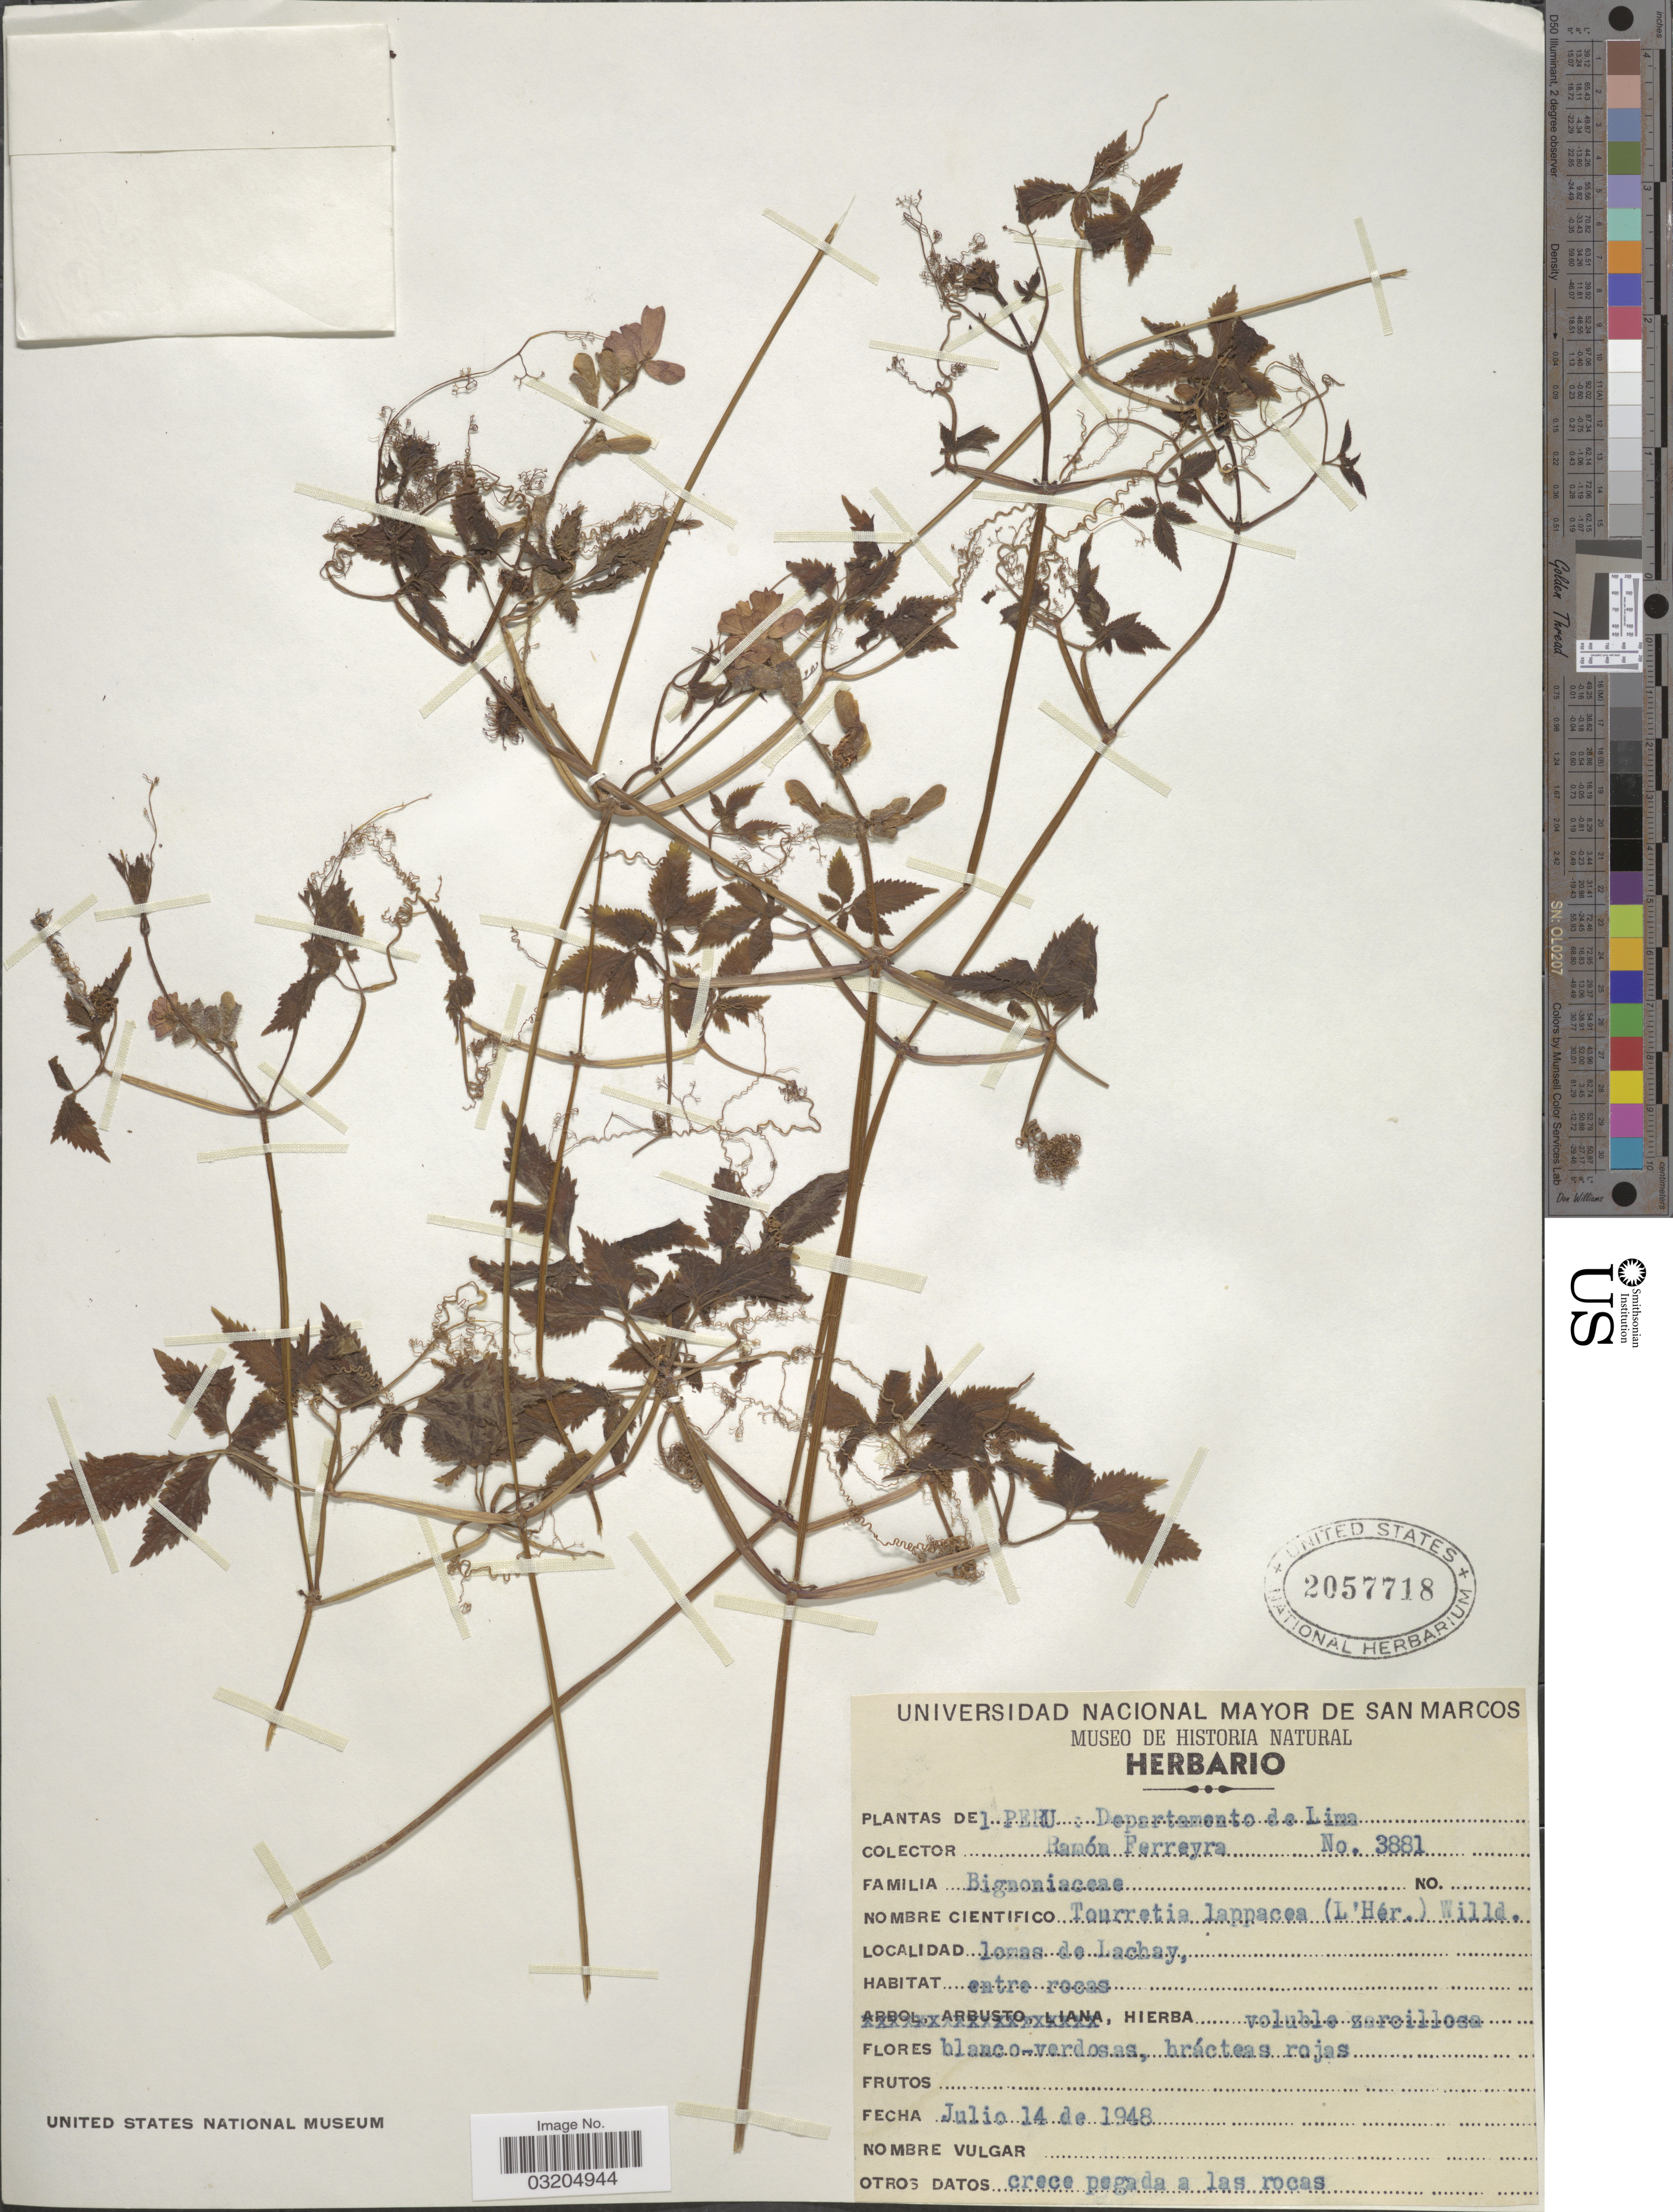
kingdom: Plantae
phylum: Tracheophyta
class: Magnoliopsida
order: Lamiales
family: Bignoniaceae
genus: Tourrettia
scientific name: Tourrettia lappacea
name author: (L'Hér.) Willd.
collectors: R. A. Ferreyra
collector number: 3881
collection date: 1948-07-14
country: Peru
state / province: Lima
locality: Departamento de Lima. Lomas de Lachay.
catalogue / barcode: US 2057718